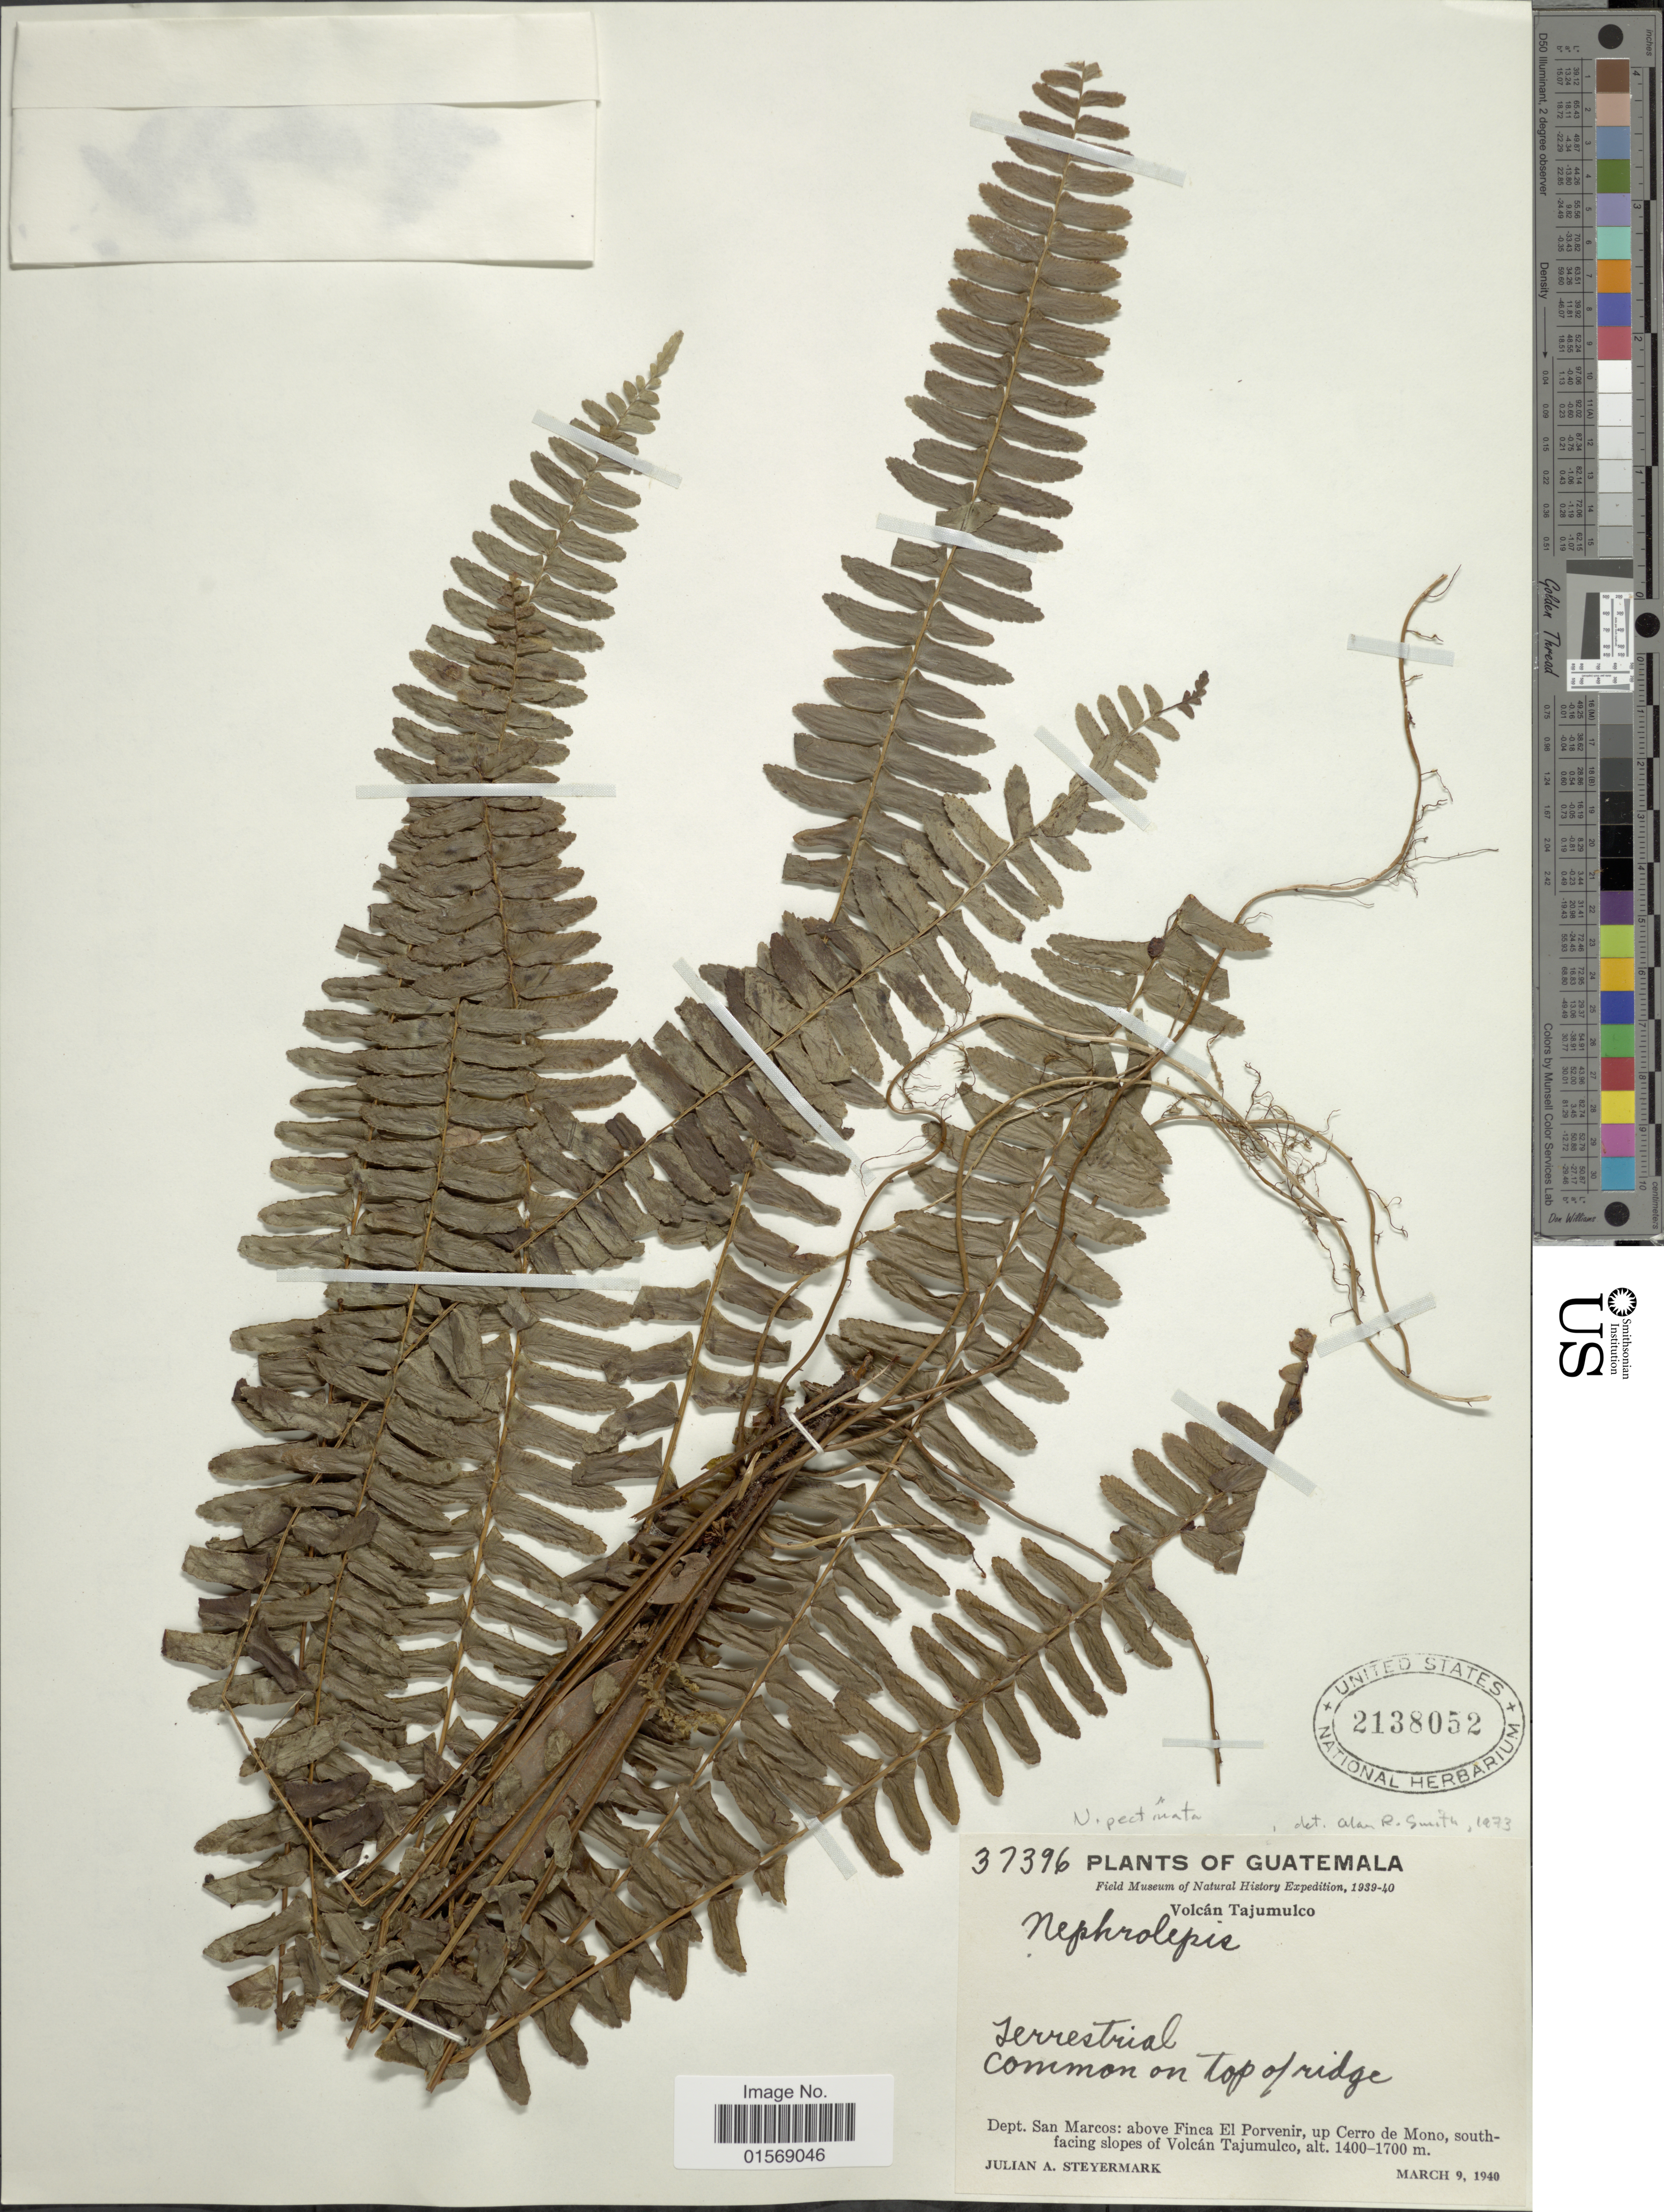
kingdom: Plantae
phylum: Tracheophyta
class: Polypodiopsida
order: Polypodiales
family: Nephrolepidaceae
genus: Nephrolepis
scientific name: Nephrolepis pectinata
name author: (Willd.) Schott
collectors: J. Steyermark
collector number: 37396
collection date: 1940-03-09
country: Guatemala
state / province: San Marcos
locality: Guatemala. Dept. San Marcos: above Finca El Porvenir, up Cerro de Mono, south facing slopes of Volcan Tajumulco.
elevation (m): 1400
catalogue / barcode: US 2138052